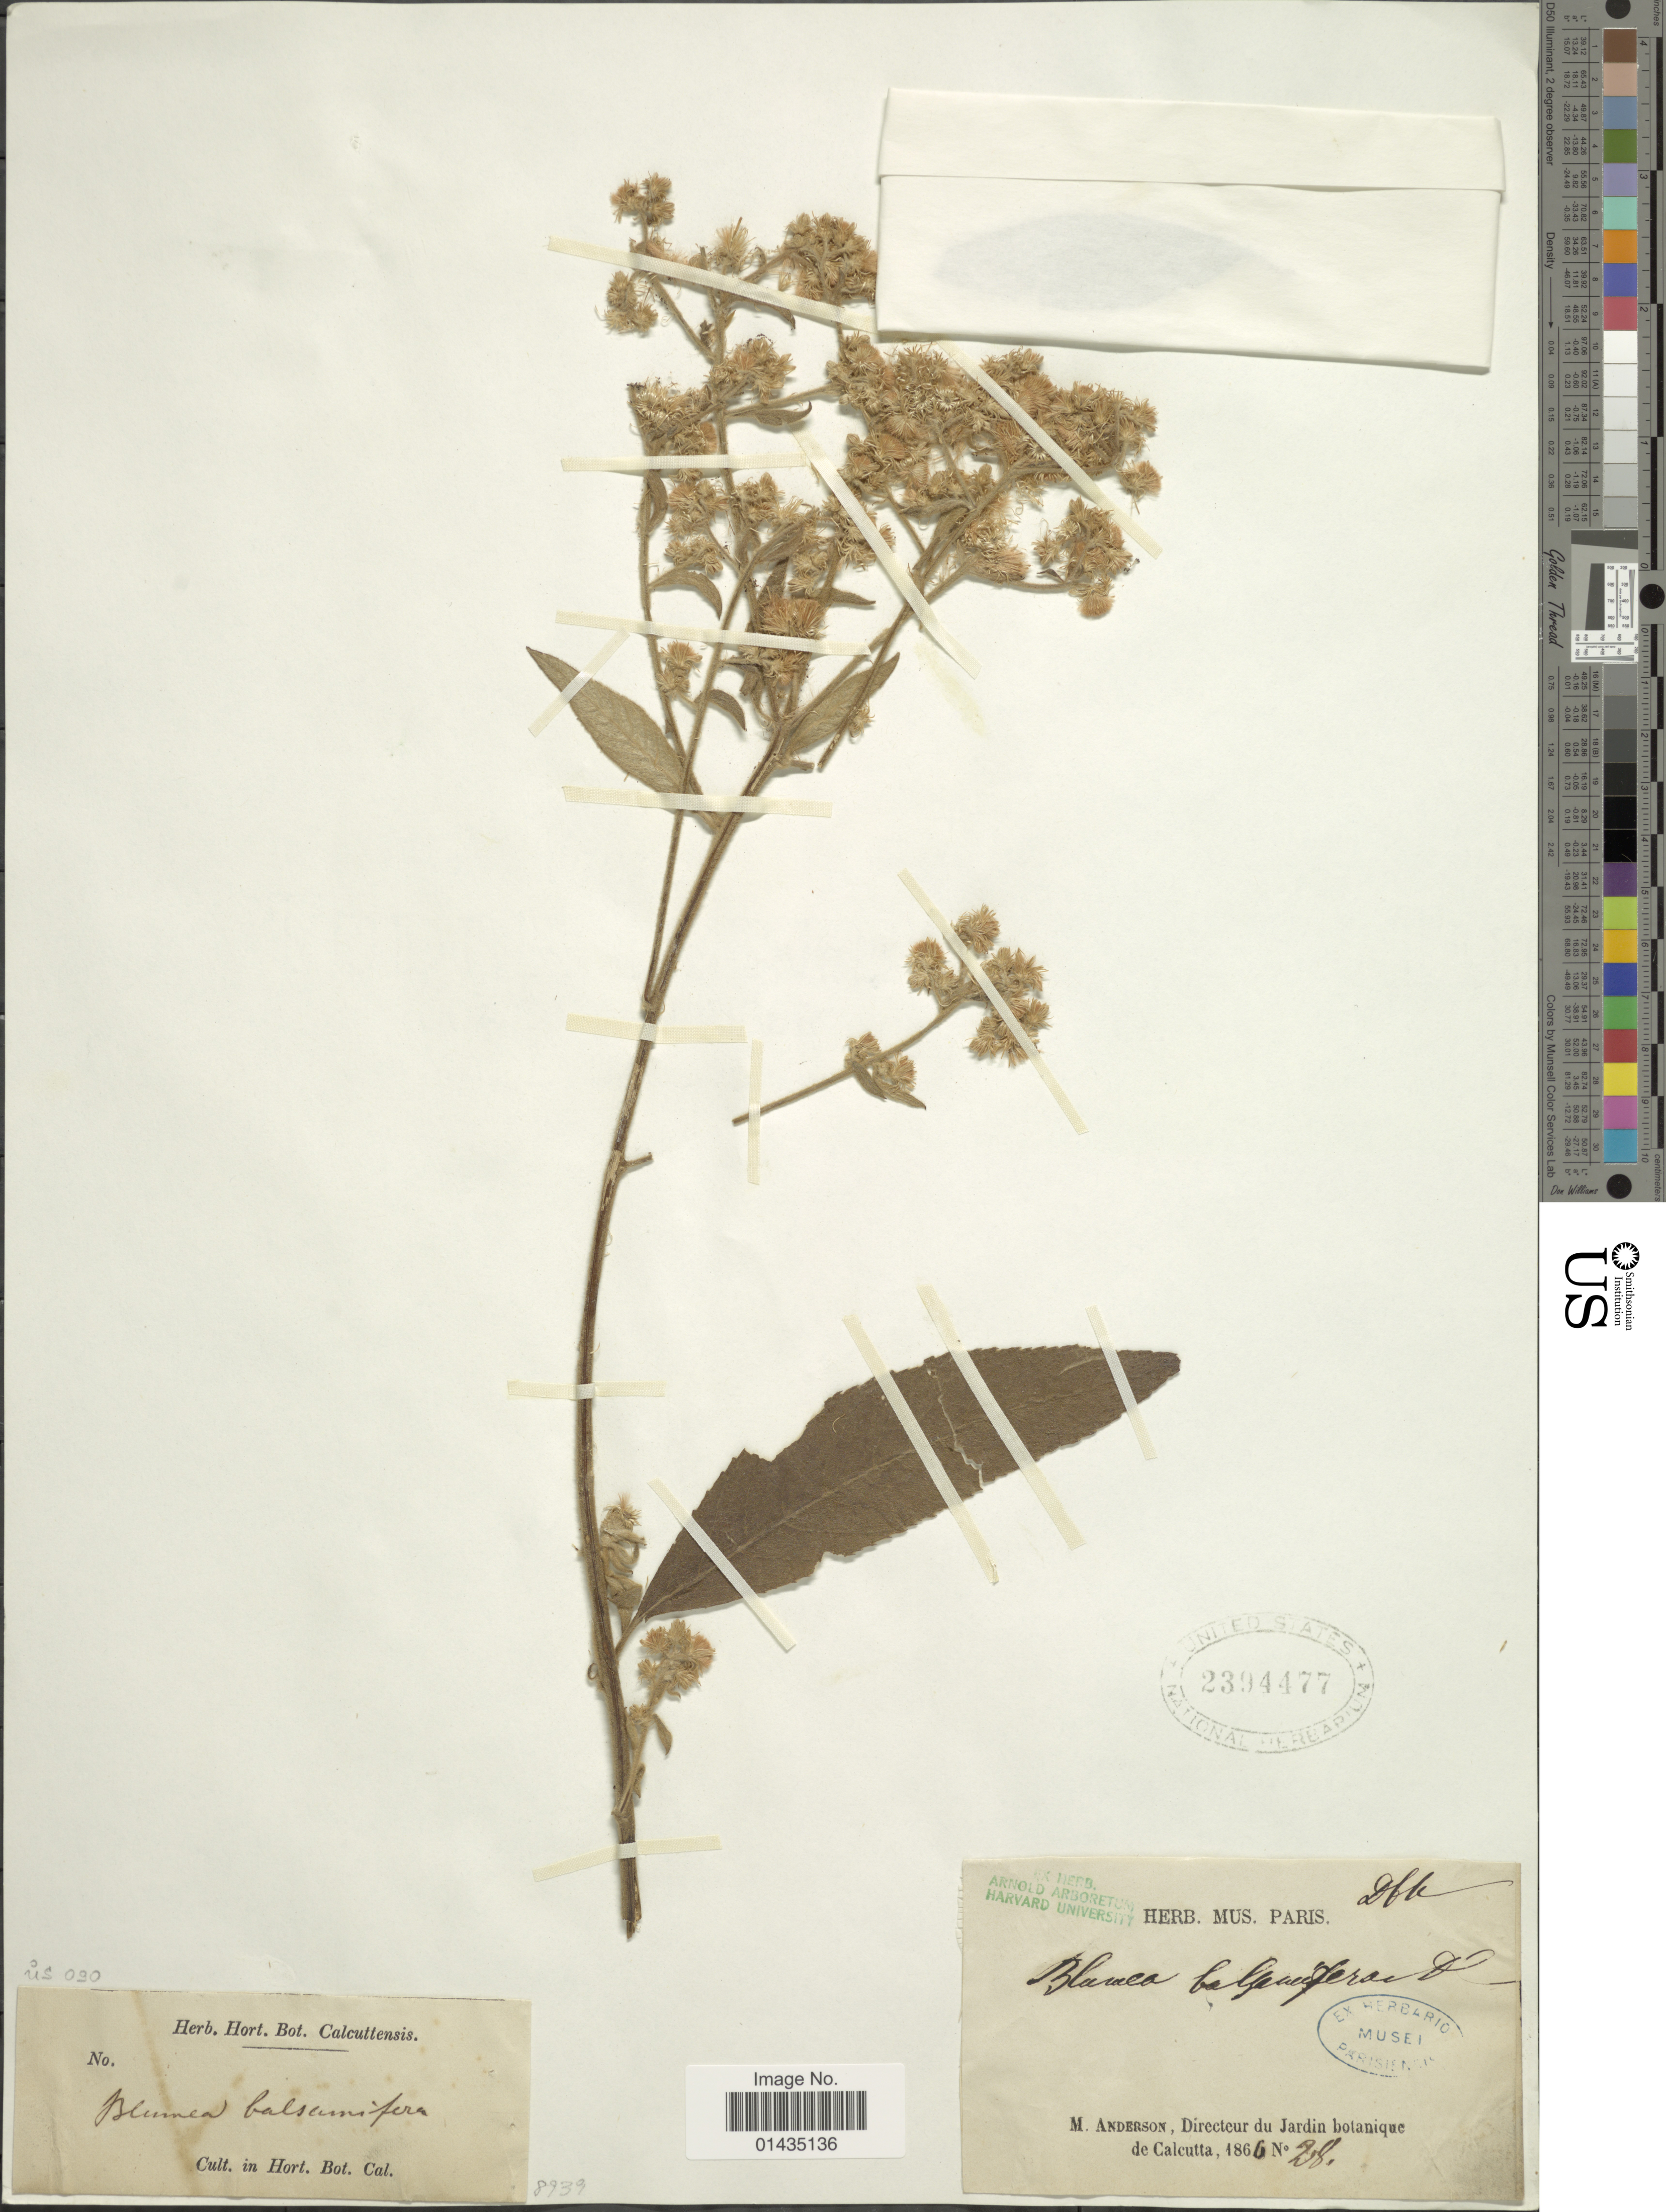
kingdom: Plantae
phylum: Tracheophyta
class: Magnoliopsida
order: Asterales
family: Asteraceae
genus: Blumea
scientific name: Blumea balsamifera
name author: (L.) DC.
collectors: M. Anderson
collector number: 28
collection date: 1866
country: India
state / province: West Bengal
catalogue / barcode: US 2394477